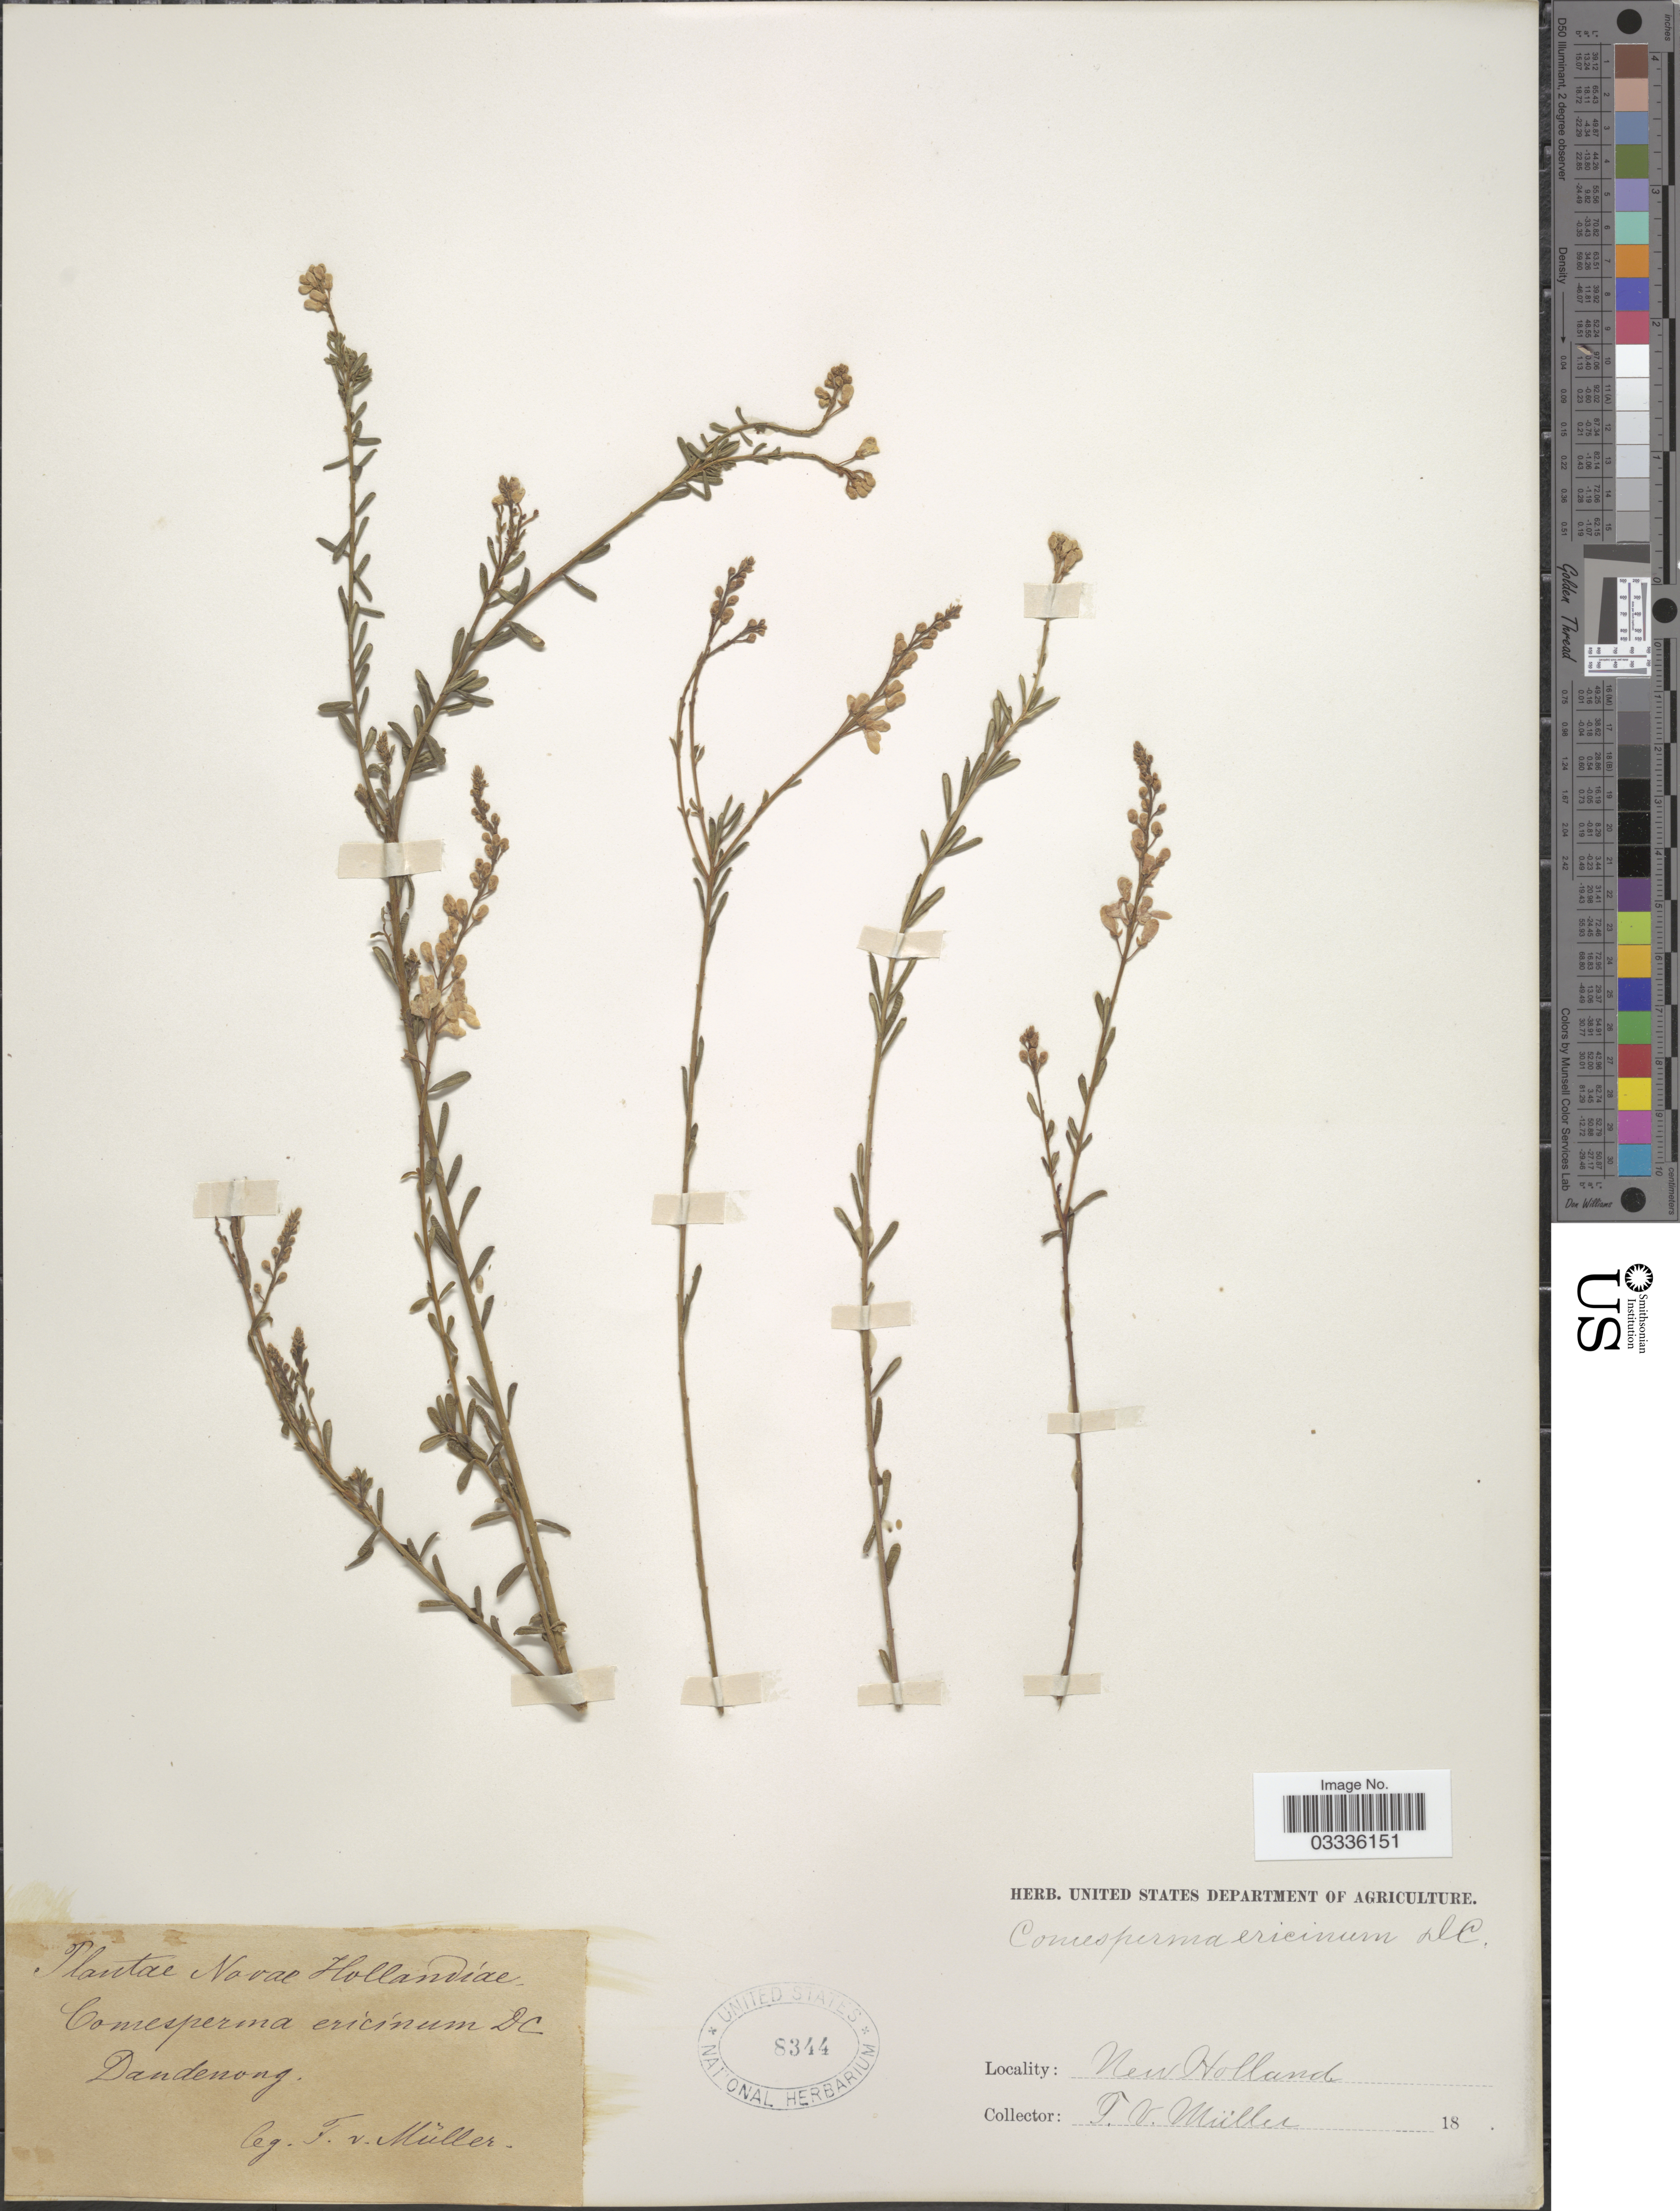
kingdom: Plantae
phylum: Tracheophyta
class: Magnoliopsida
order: Fabales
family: Polygalaceae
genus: Comesperma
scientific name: Comesperma ericinum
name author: DC.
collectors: F. V. Muller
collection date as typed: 18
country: Australia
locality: Dandenong, New Holland.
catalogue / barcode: US 8344